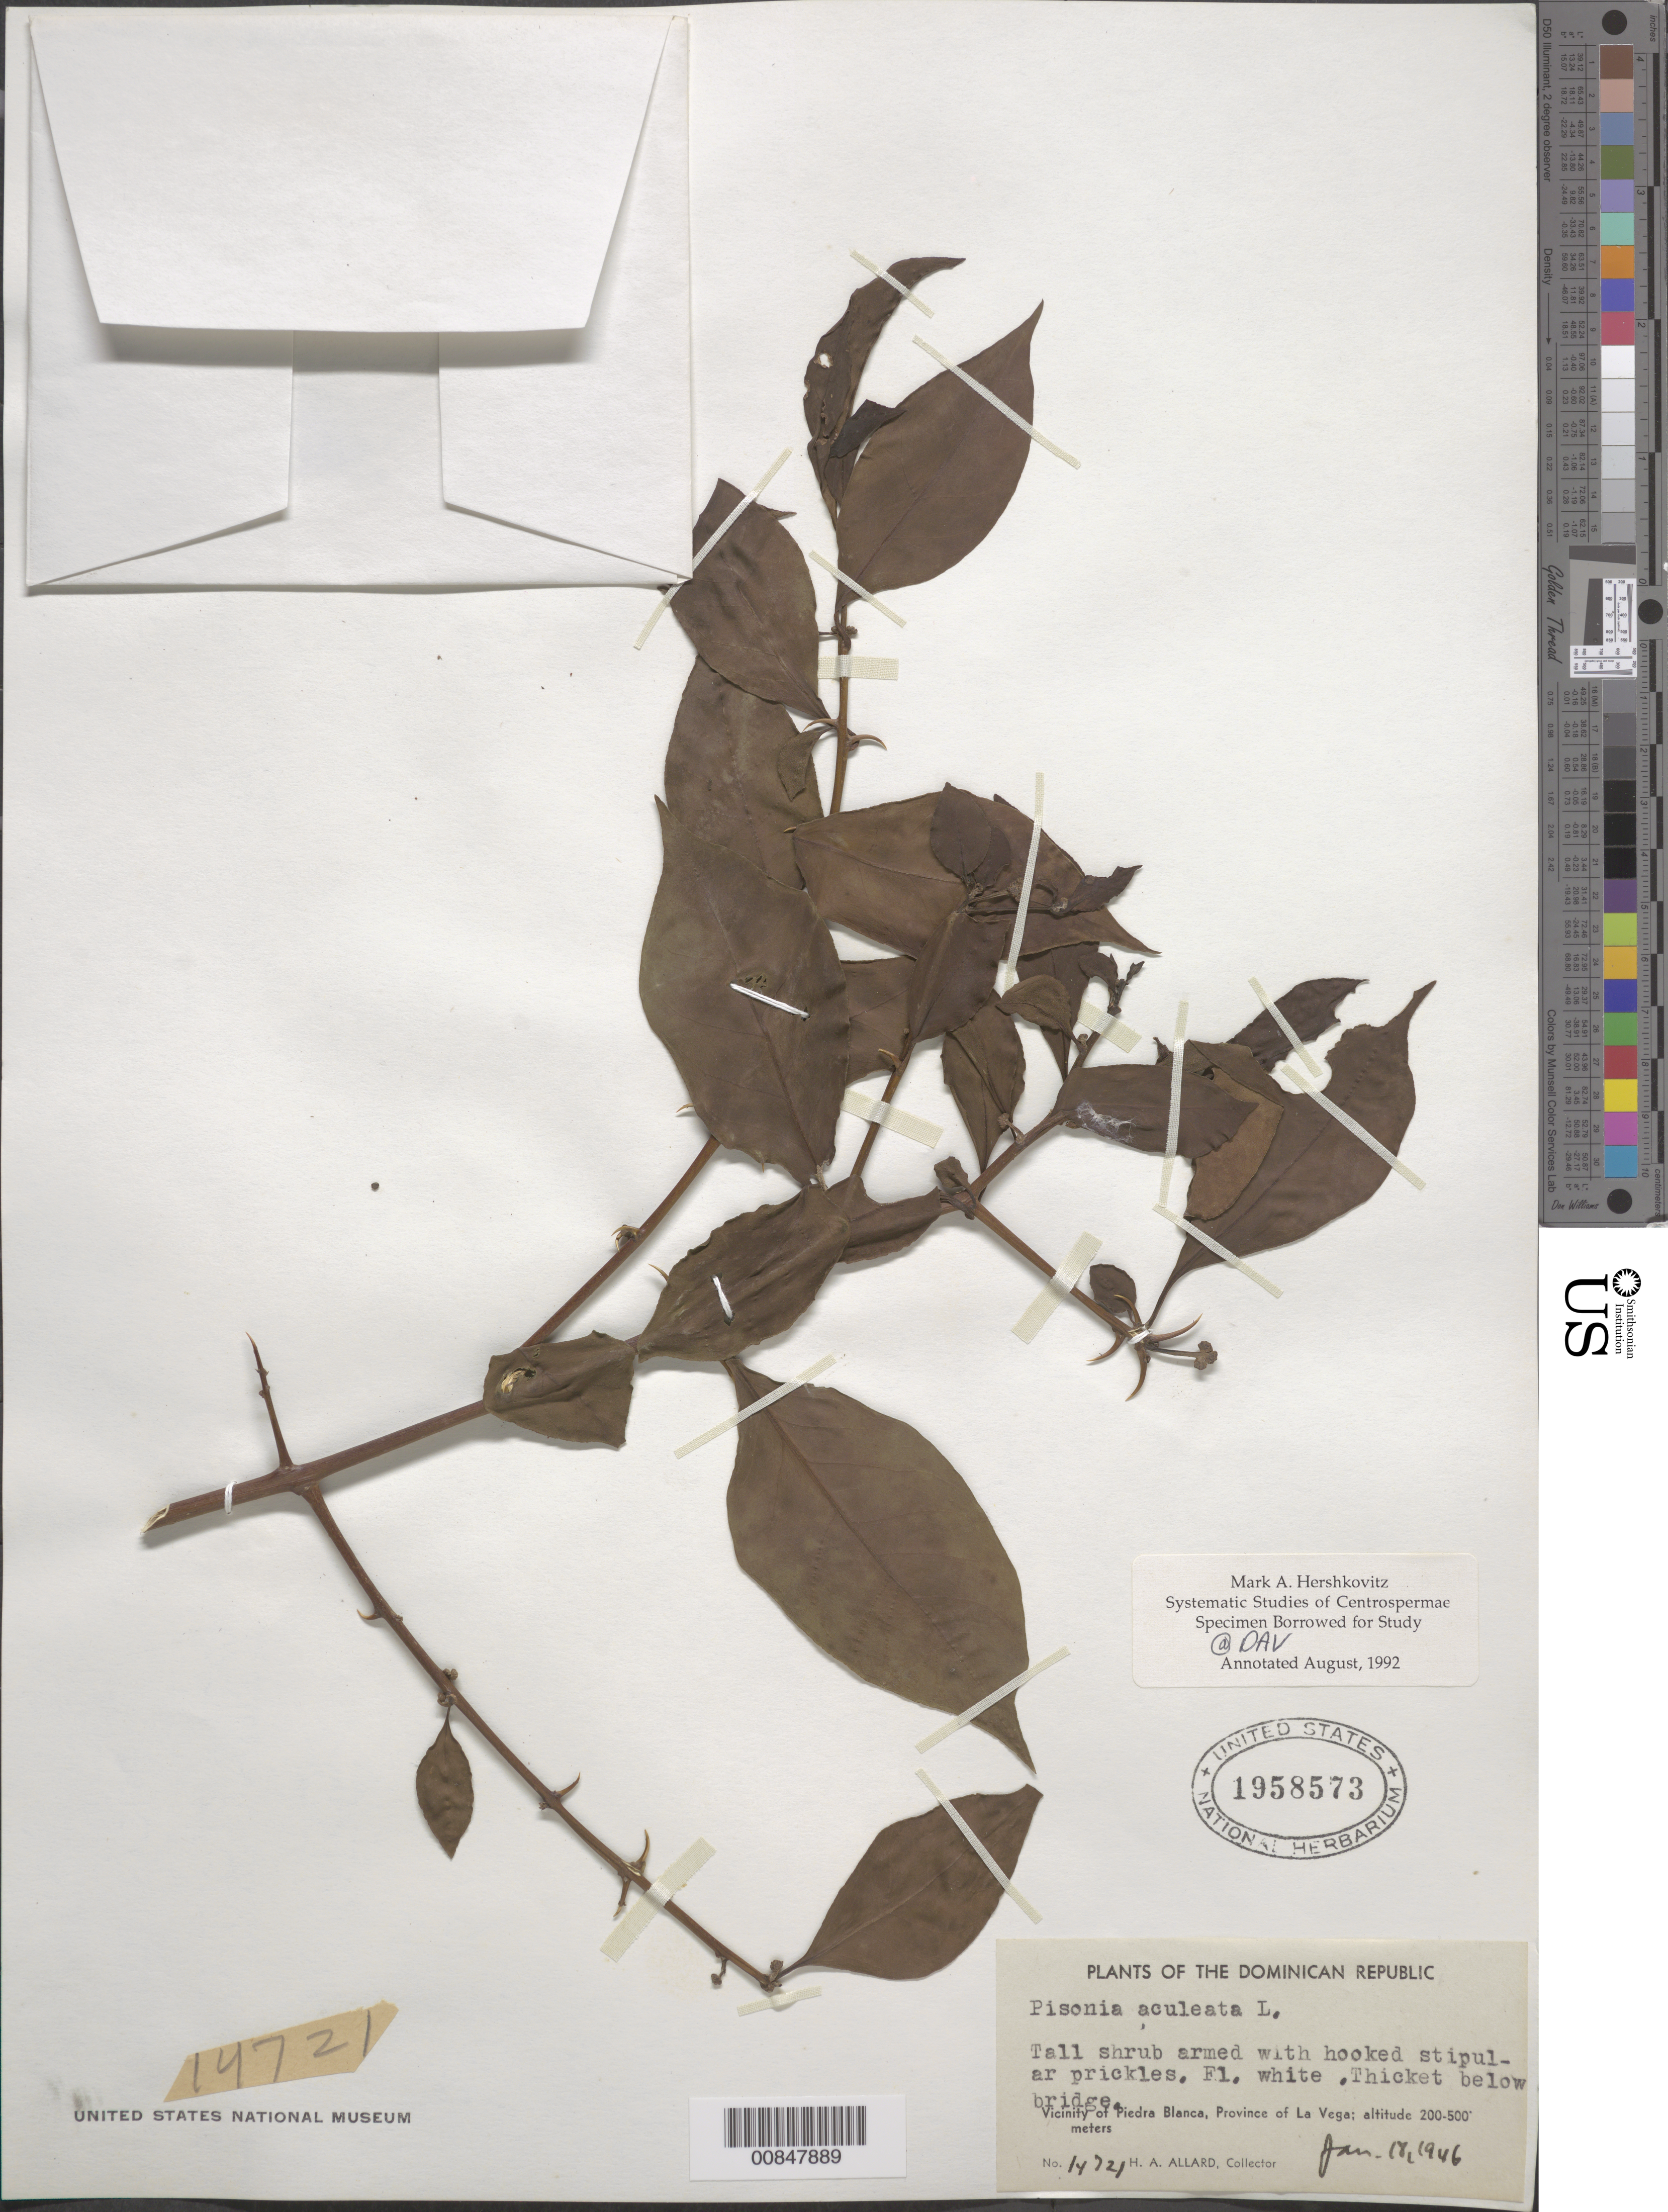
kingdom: Plantae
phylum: Tracheophyta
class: Magnoliopsida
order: Caryophyllales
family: Nyctaginaceae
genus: Pisonia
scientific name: Pisonia aculeata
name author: L.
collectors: H. A. Allard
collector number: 14721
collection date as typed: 18 Jan 1946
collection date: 1946-01-18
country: Dominican Republic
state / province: La Vega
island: Hispaniola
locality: Vicinity of Piedra Blanca.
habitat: Thicket below bridge.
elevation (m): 200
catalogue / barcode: US 1958573